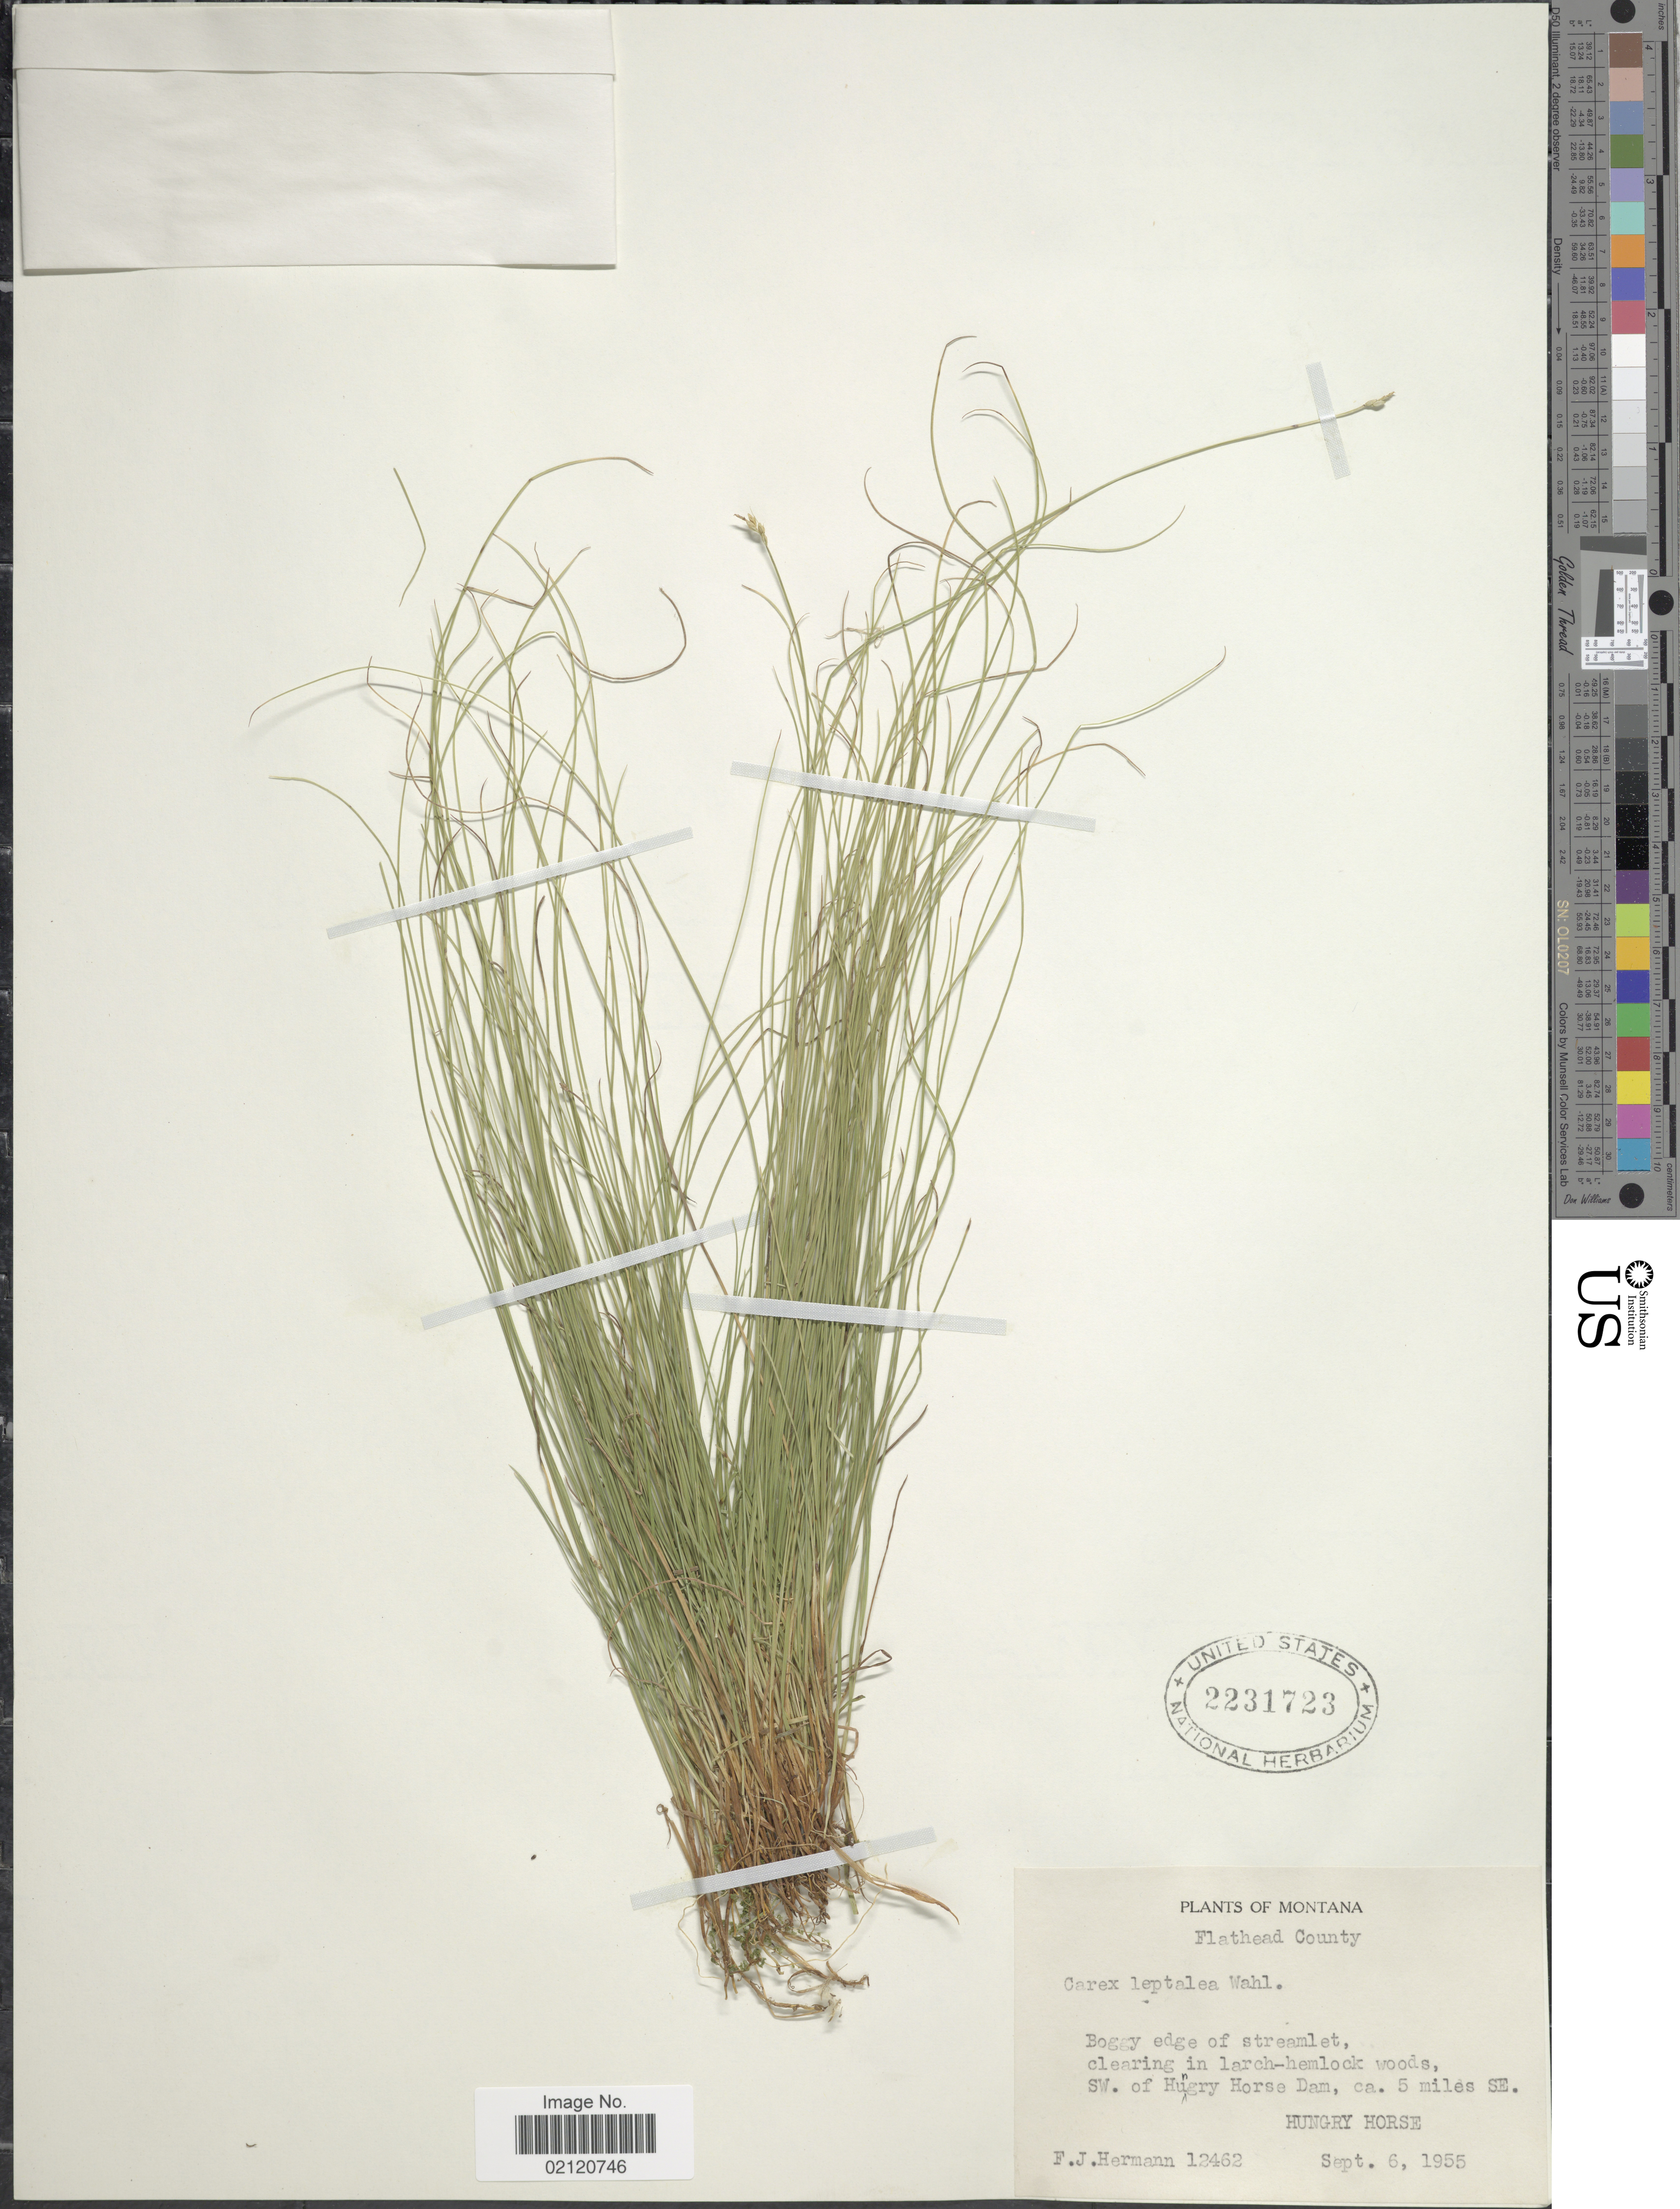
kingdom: Plantae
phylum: Tracheophyta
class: Liliopsida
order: Poales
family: Cyperaceae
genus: Carex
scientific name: Carex leptalea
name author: Wahlenb.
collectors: F. J. Hermann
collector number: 12462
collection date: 1955-09-06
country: United States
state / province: Montana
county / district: Flathead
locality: Clearing in larch-hemlock woods, SW of Hungry Horse Dam, ca. 5 miles SE, Hungry Horse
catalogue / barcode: US 2231723